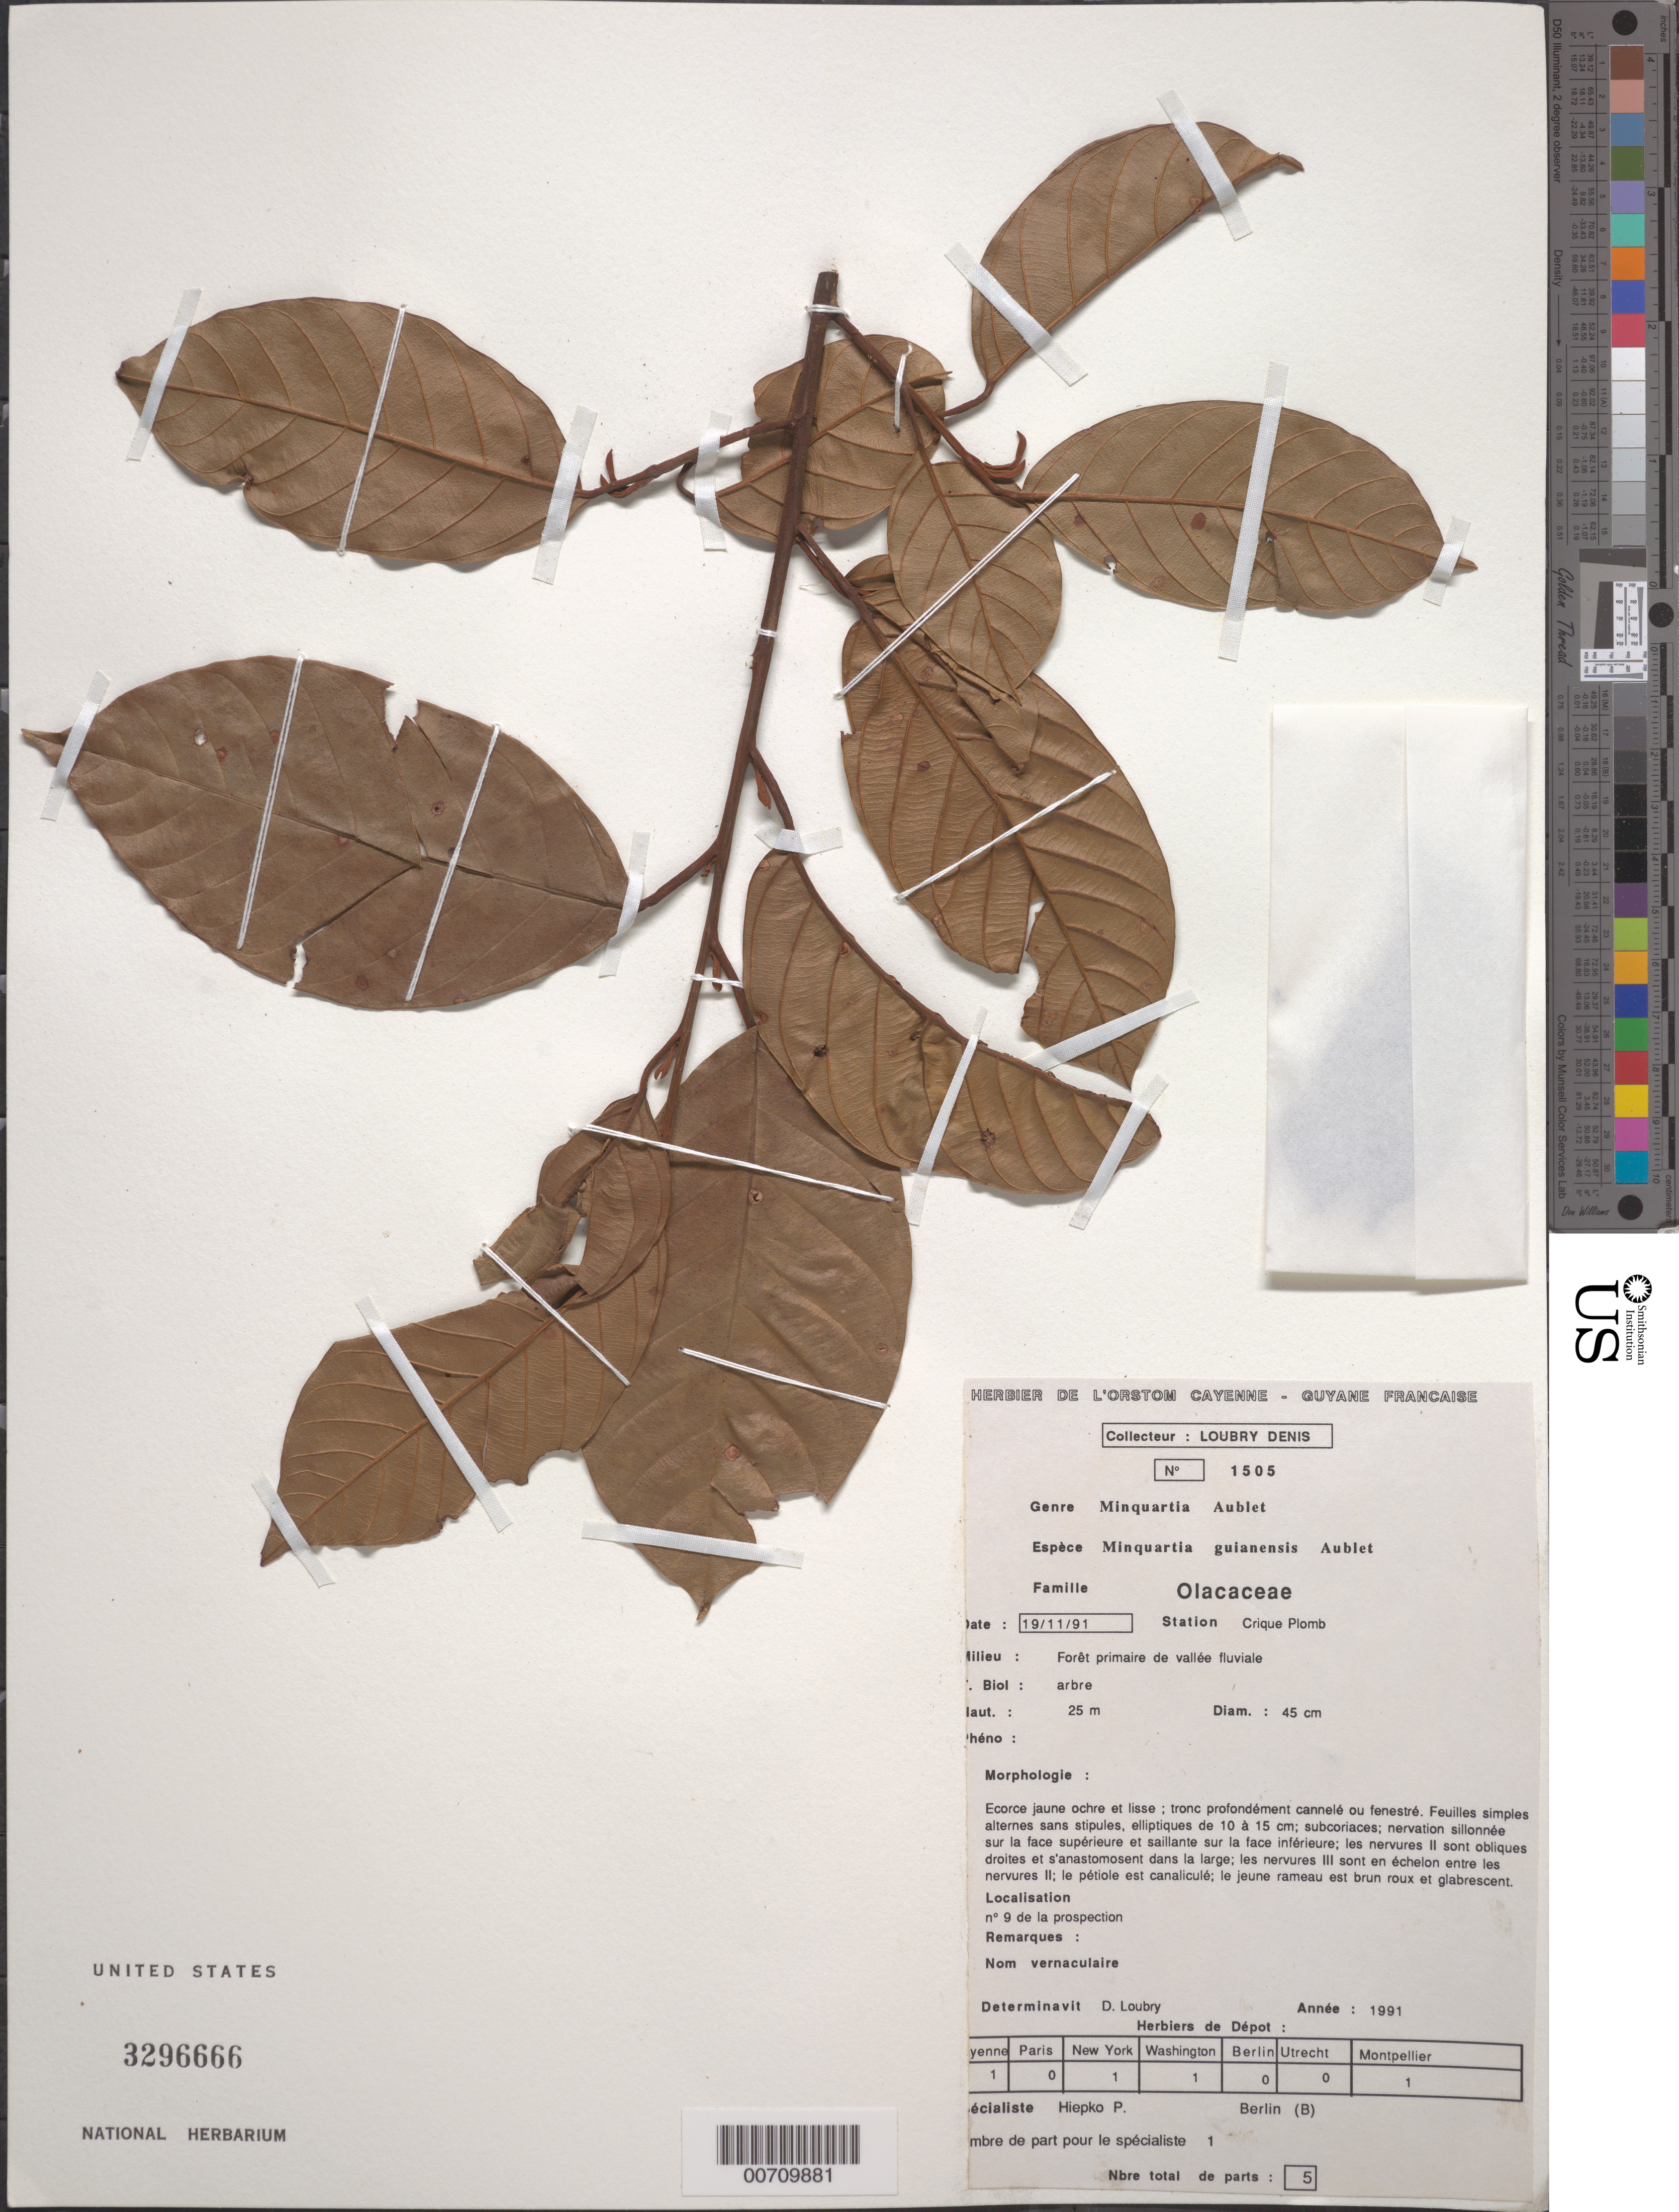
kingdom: Plantae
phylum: Tracheophyta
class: Magnoliopsida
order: Santalales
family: Coulaceae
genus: Minquartia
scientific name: Minquartia guianensis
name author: Aubl.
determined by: Loubry, D.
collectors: D. Loubry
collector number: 1505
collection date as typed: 19-Nov-91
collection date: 1991-11-19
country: French Guiana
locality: Crique Plomb, Bassin du Sinnamary, no. 9 de la prospection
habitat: Forêt primaire de vallée fluviale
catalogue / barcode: US 3296666